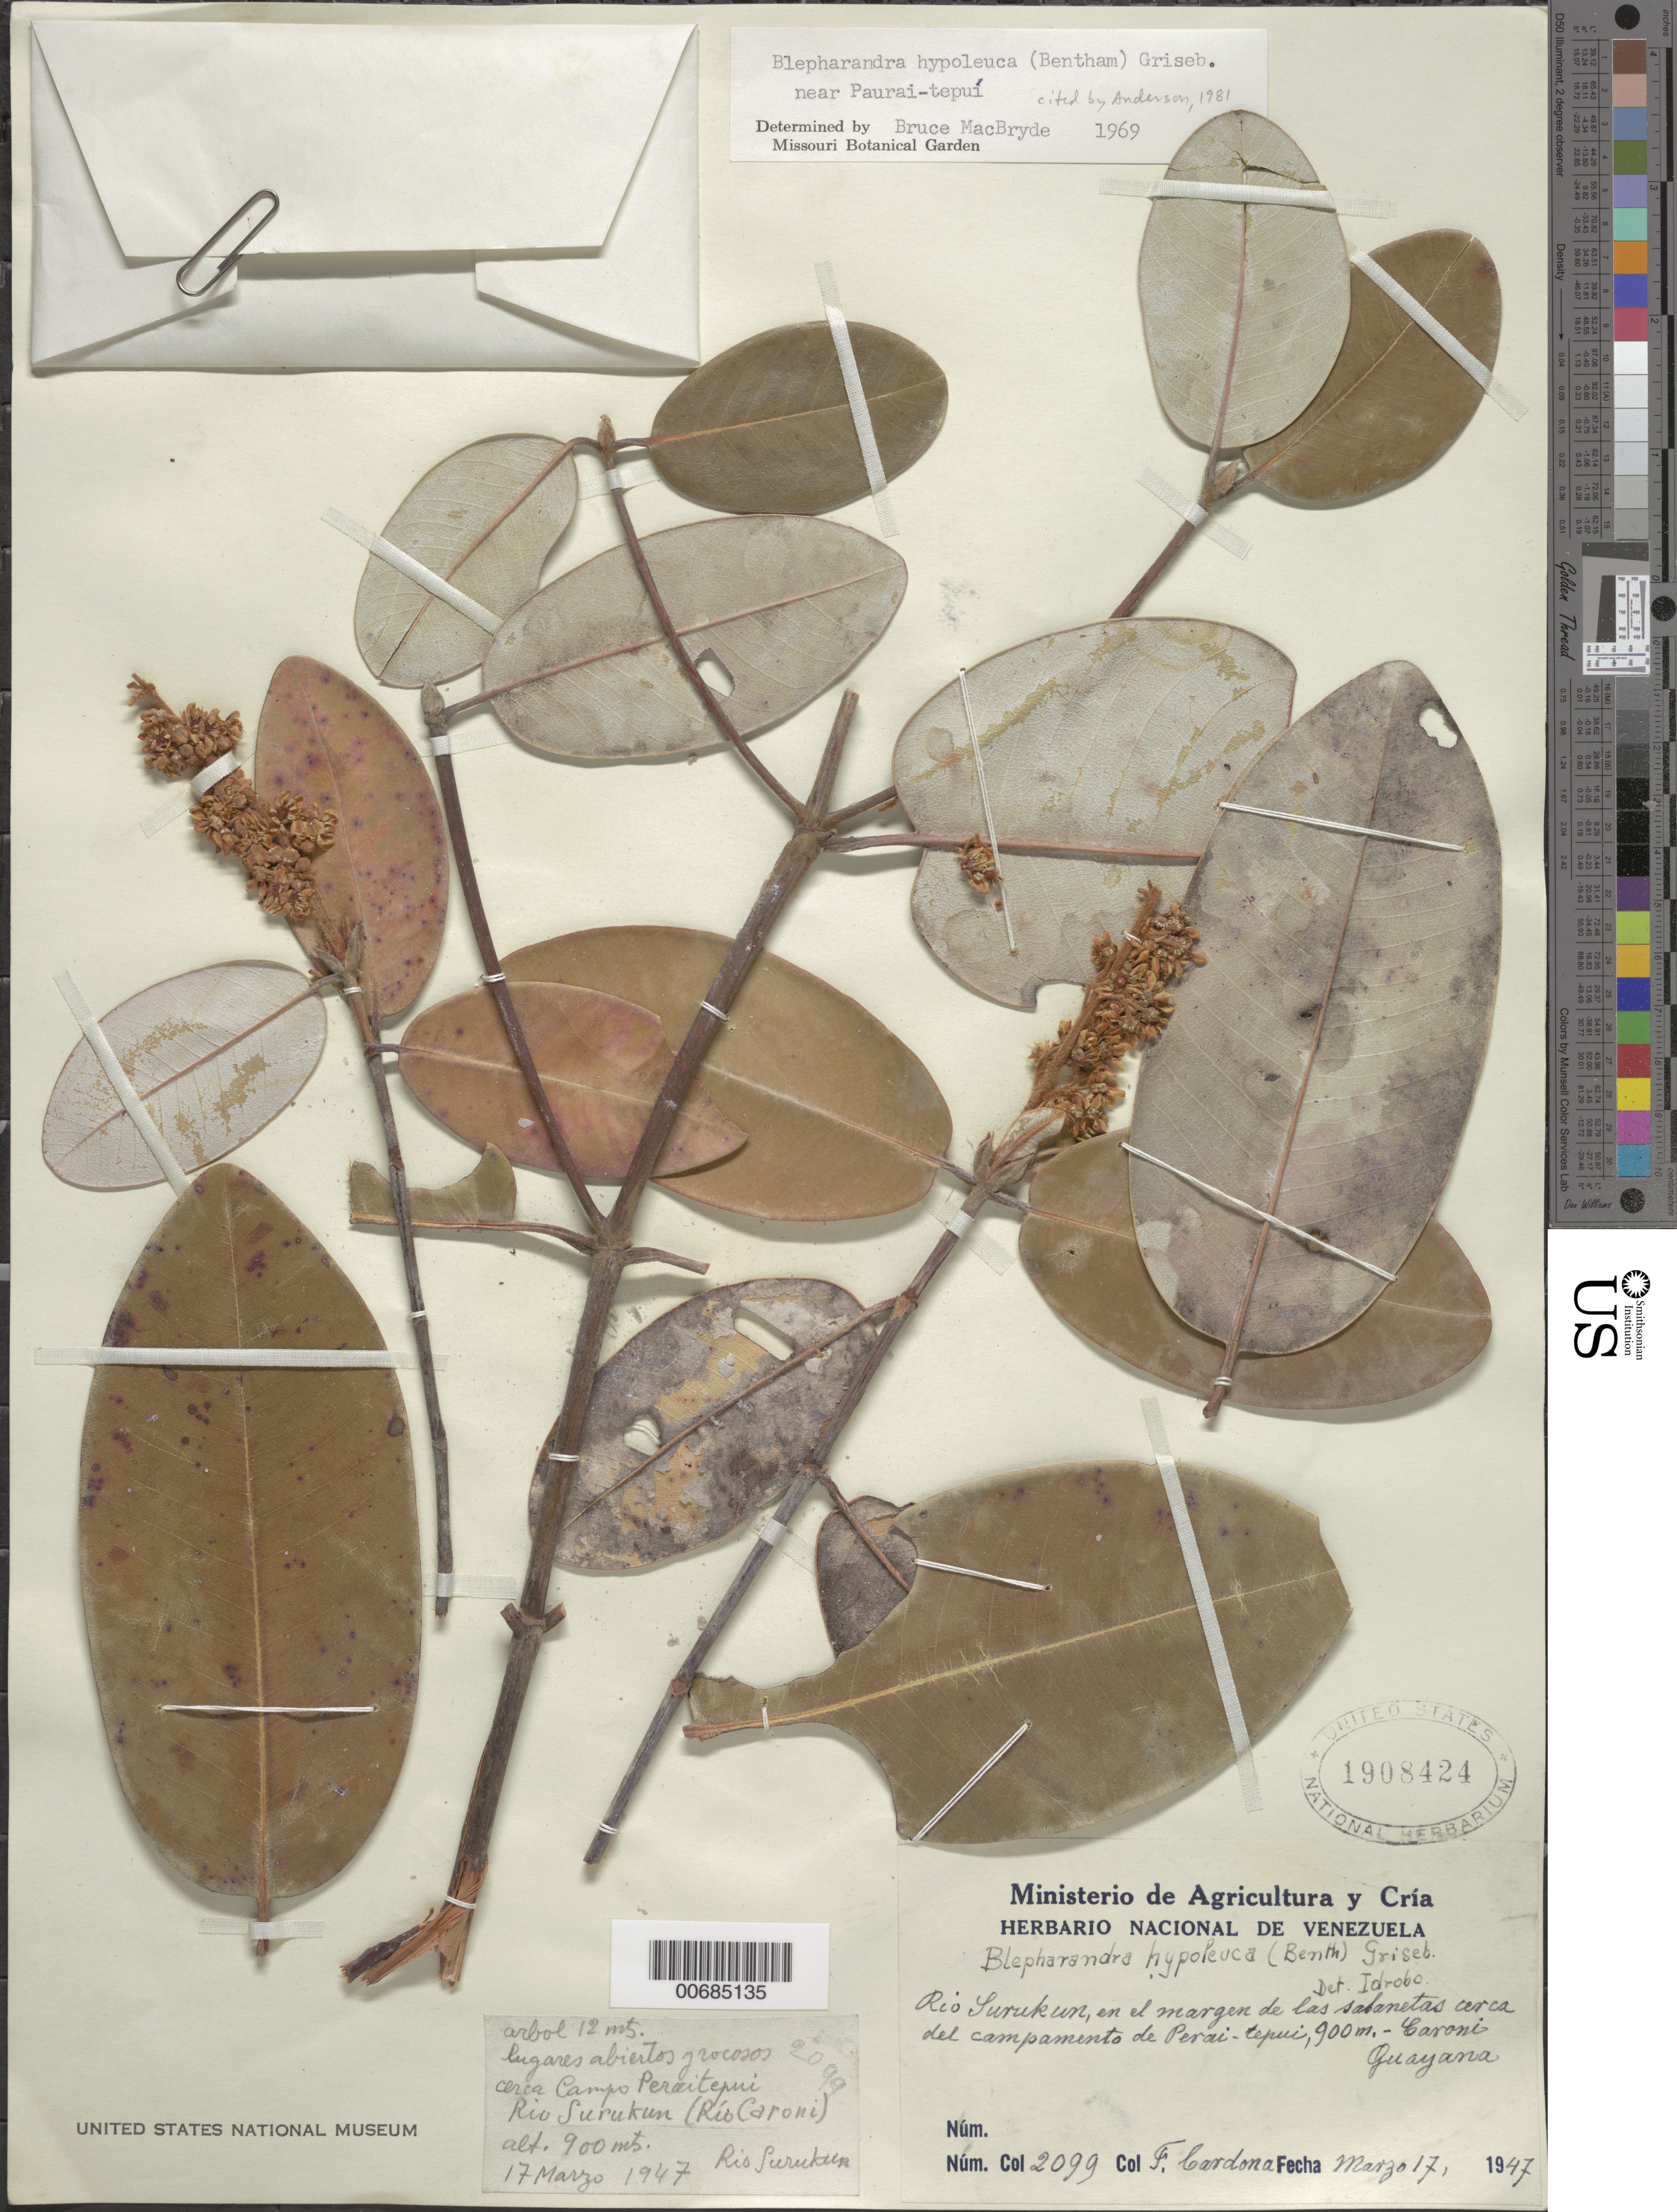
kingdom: Plantae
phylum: Tracheophyta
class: Magnoliopsida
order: Malpighiales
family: Malpighiaceae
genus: Blepharandra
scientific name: Blepharandra hypoleuca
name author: (Benth.) Griseb.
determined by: Anderson, W. R., (MICH), University of Michigan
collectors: F. Cardona Puig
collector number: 2099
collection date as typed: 17-Mar-47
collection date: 1947-03-17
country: Venezuela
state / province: Bolívar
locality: Río Surukun (Río Caroní), campamento Perai-tepuí, Guayana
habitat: Margen de las sabanetas; lugares abiertos y rocosos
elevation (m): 900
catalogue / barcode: US 1908424